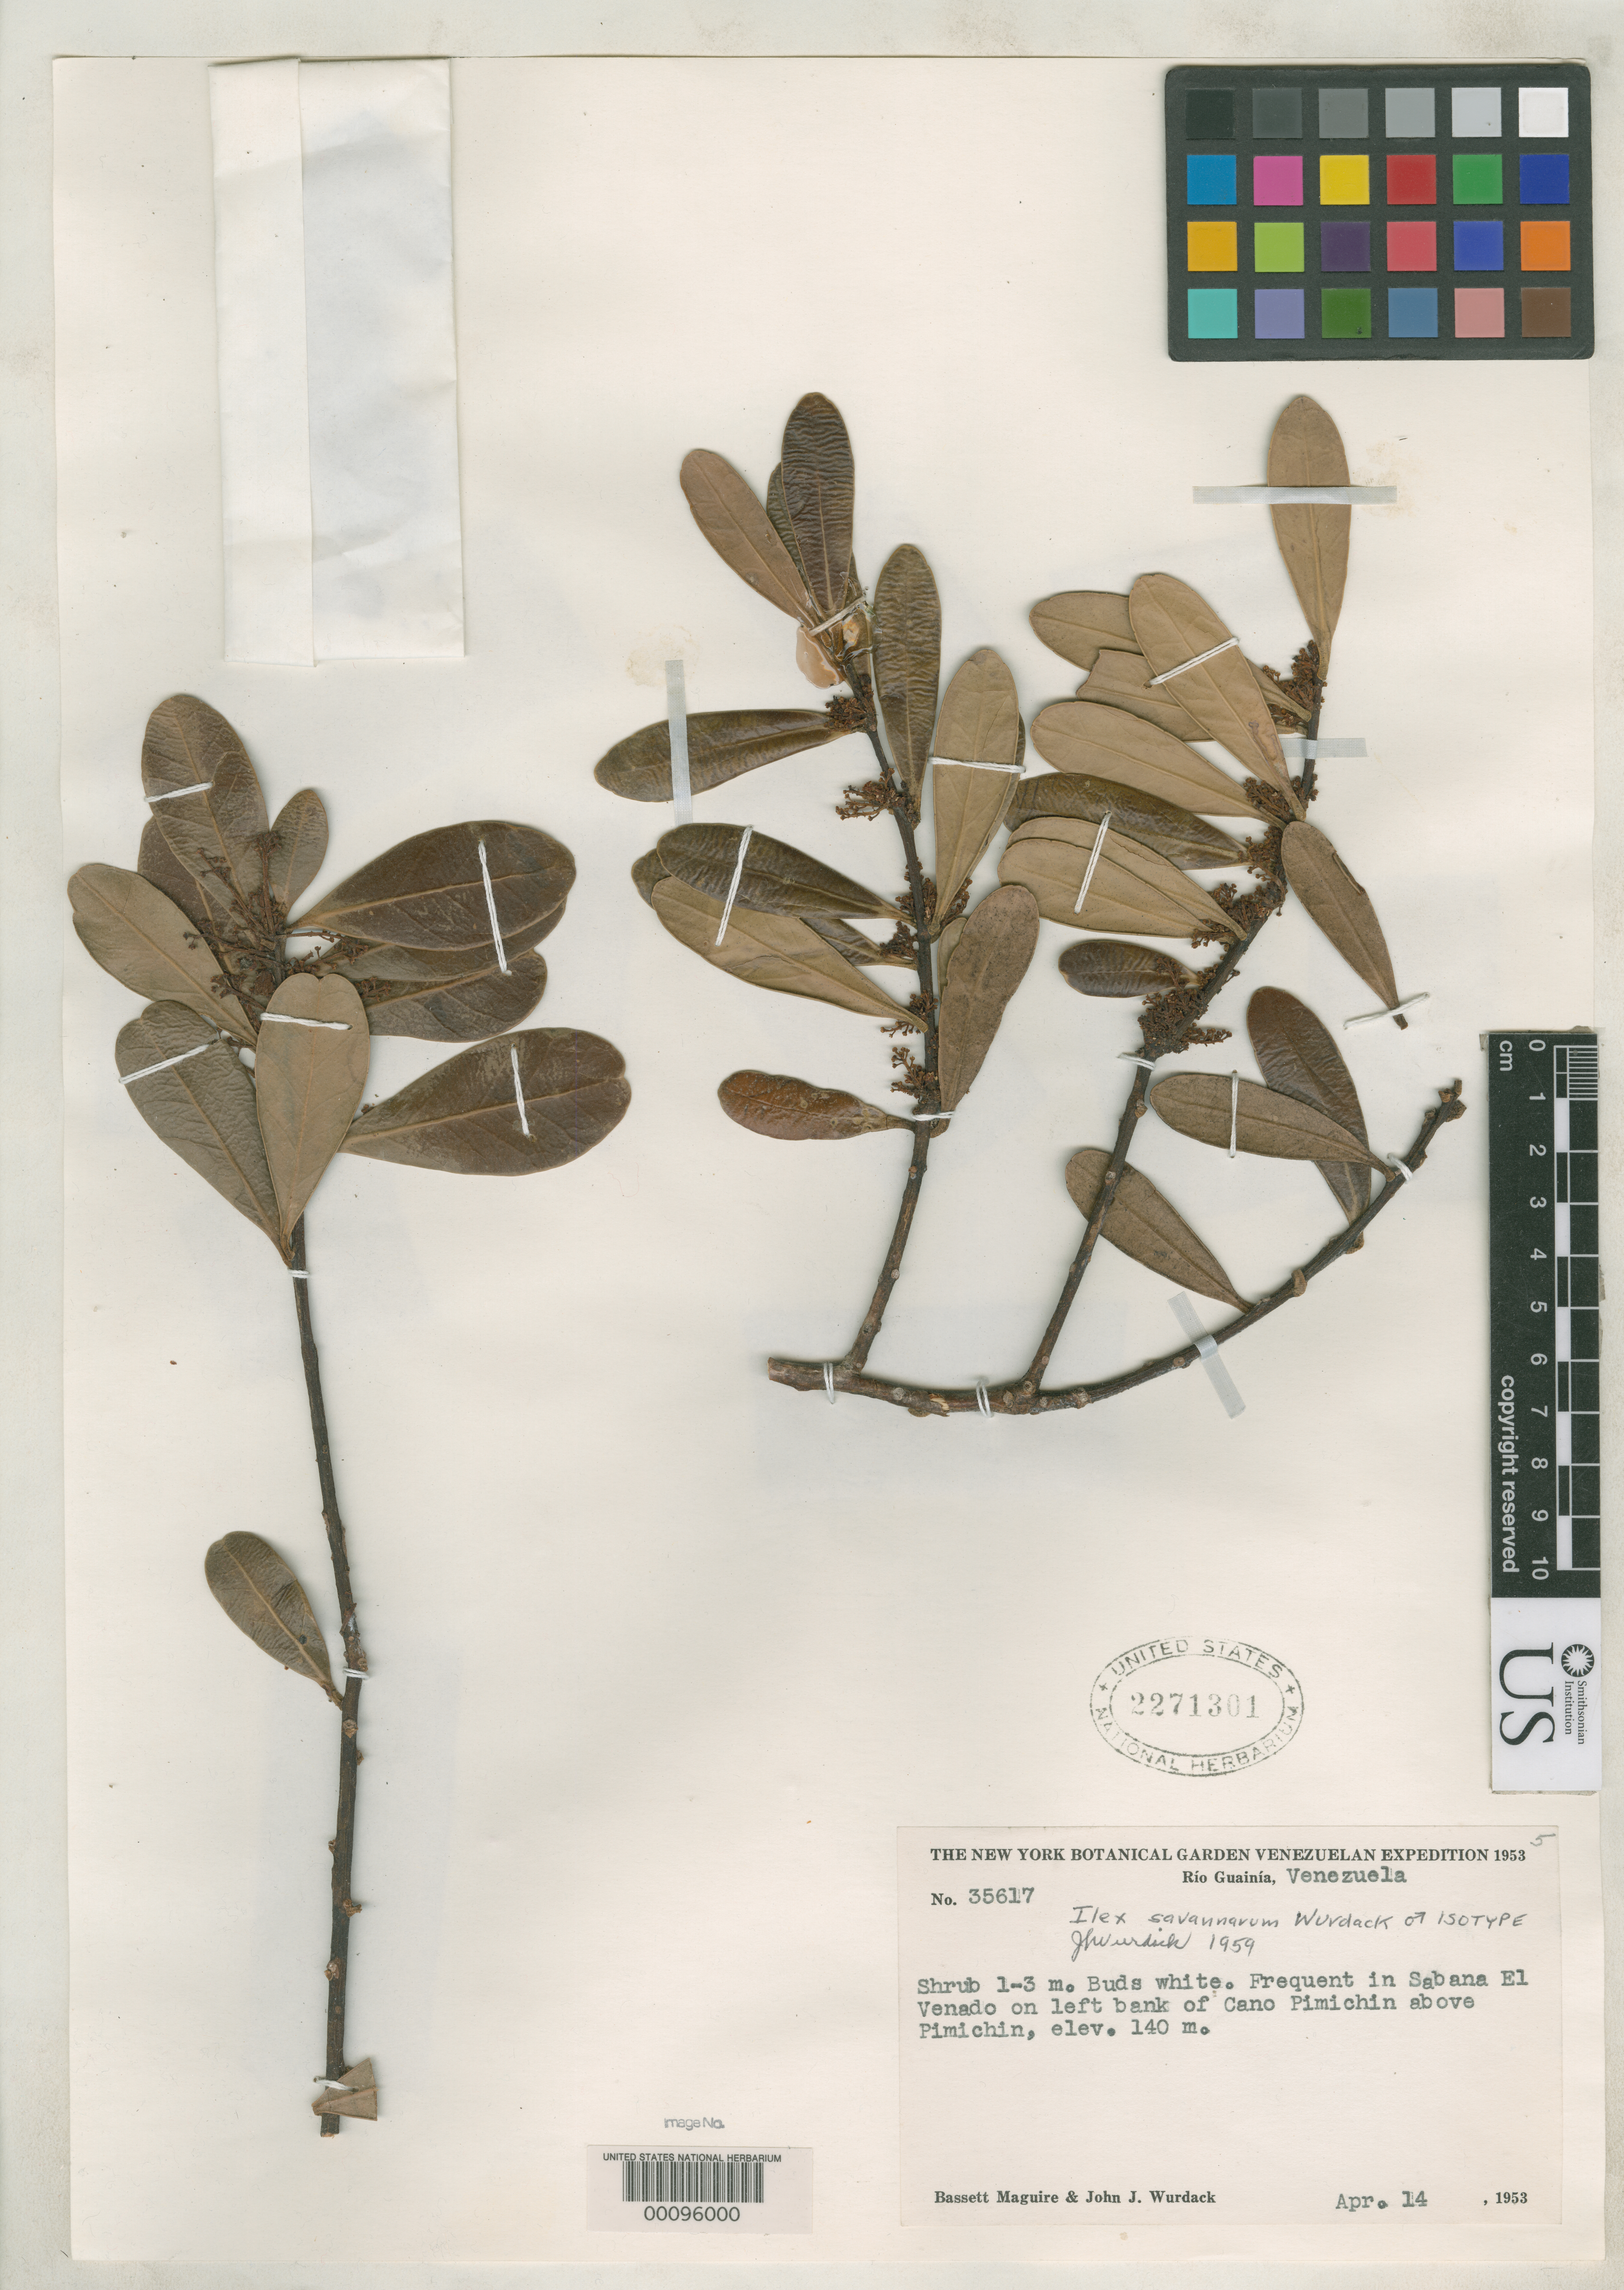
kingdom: Plantae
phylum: Tracheophyta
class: Magnoliopsida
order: Aquifoliales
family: Aquifoliaceae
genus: Ilex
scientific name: Ilex savannarum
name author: Wurdack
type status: Isotype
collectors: B. Maguire & J. J. Wurdack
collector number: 35617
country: Venezuela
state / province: Mérida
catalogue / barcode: US 2271301